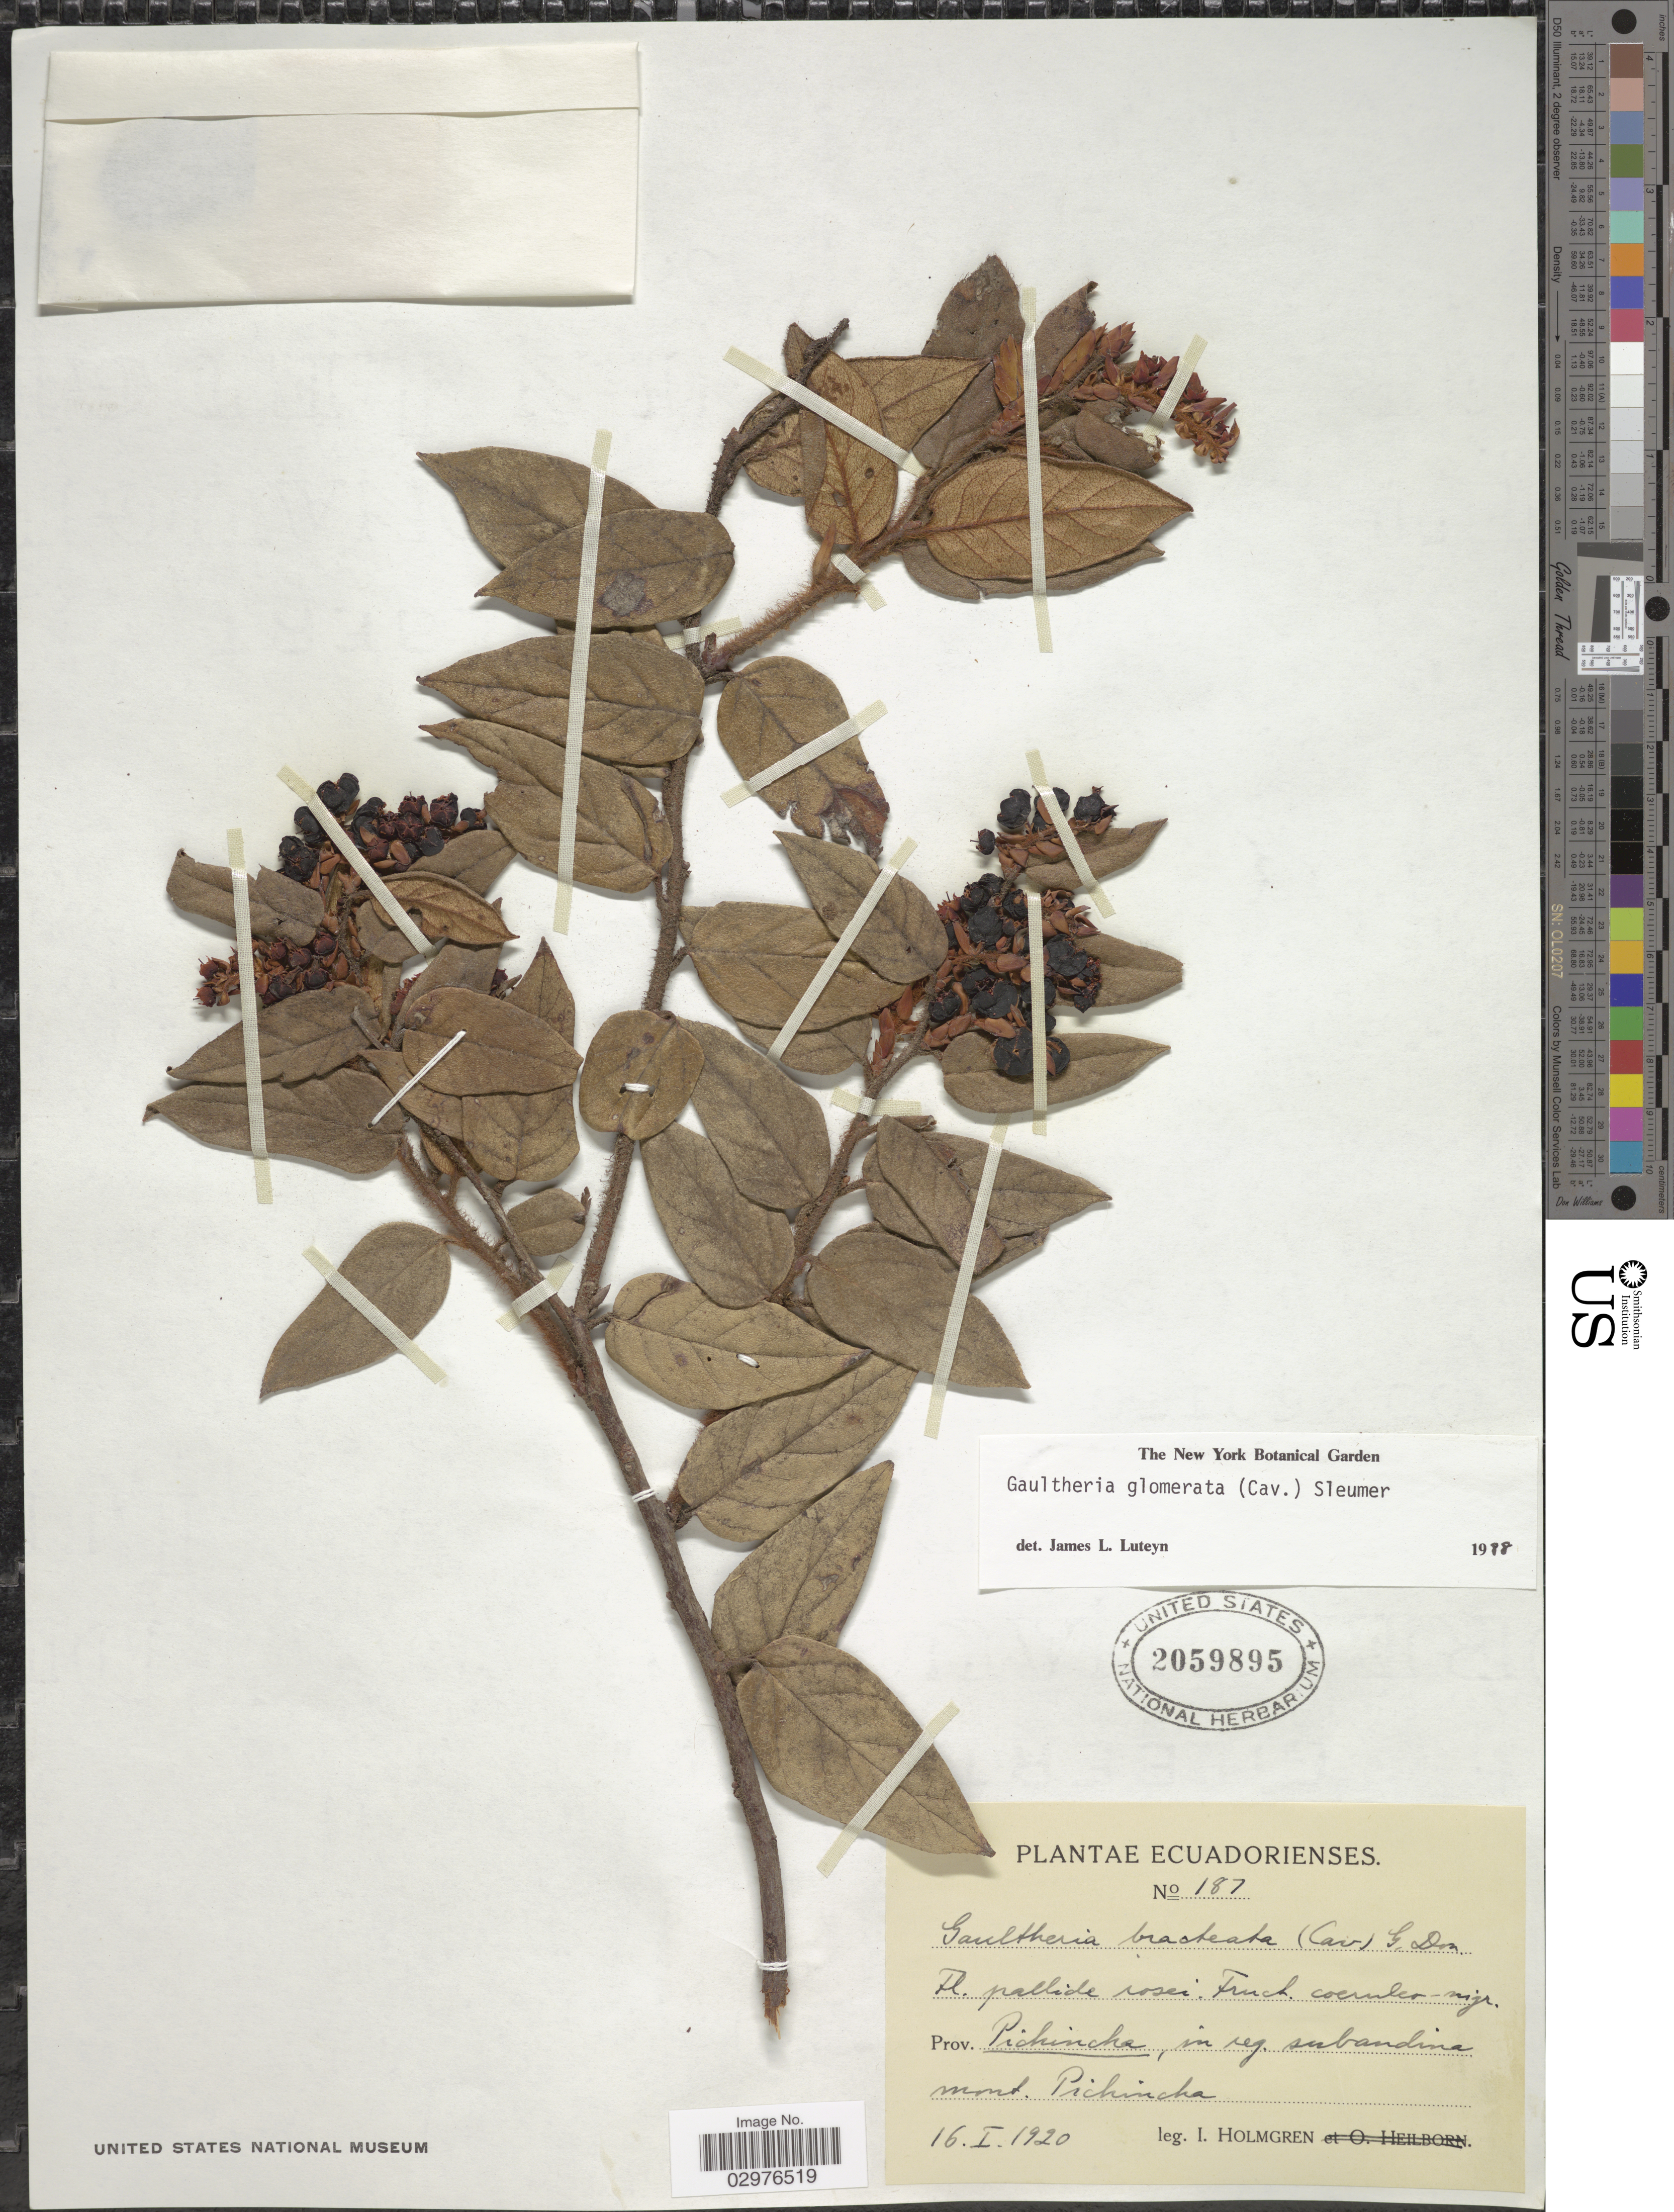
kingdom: Plantae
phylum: Tracheophyta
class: Magnoliopsida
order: Ericales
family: Ericaceae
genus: Gaultheria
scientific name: Gaultheria glomerata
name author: (Cav.) Sleumer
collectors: I. Holmgren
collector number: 187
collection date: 1920-01-16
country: Ecuador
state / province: Pichincha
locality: Mont. Pichincha.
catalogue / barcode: US 2059895